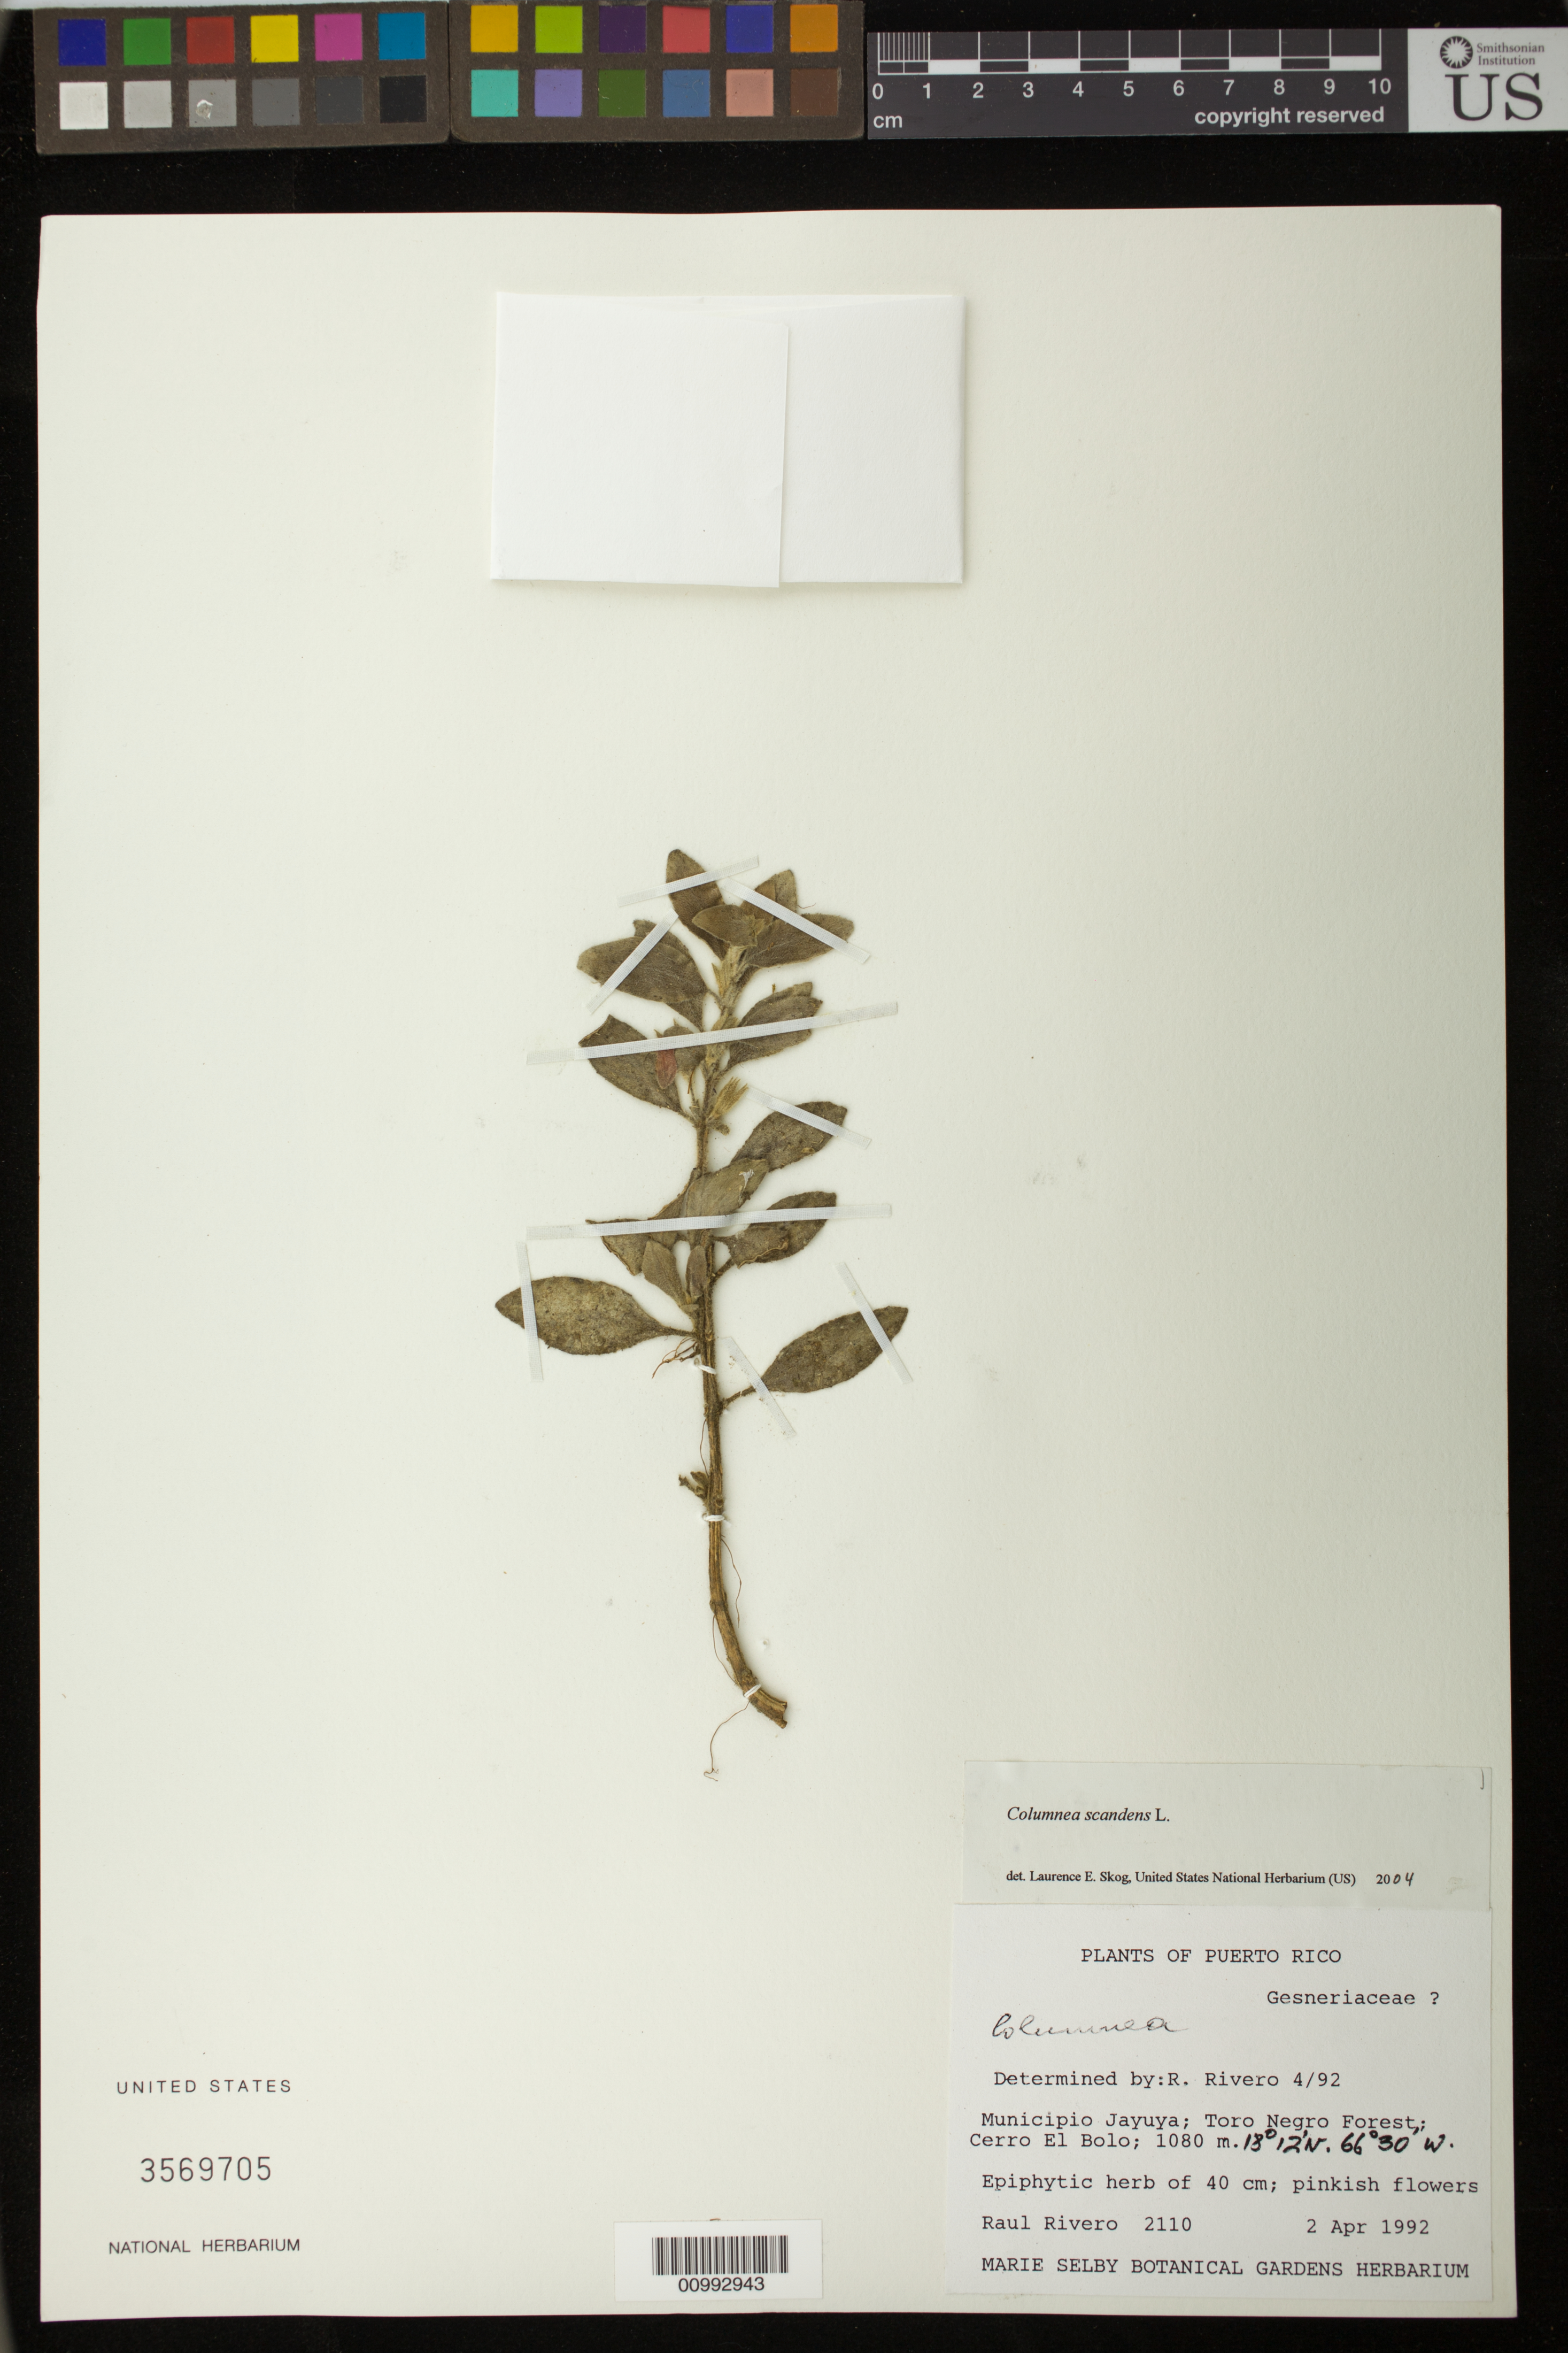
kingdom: Plantae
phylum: Tracheophyta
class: Magnoliopsida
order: Lamiales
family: Gesneriaceae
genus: Columnea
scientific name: Columnea scandens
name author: L.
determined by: Skog, Laurence E.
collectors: R. Rivero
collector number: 2110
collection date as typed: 02 Apr 1992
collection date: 1992-04-02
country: Puerto Rico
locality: Municipio Jayuya; Toro Negro Forest, Cerro El Bolo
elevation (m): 1080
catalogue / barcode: US 3569705